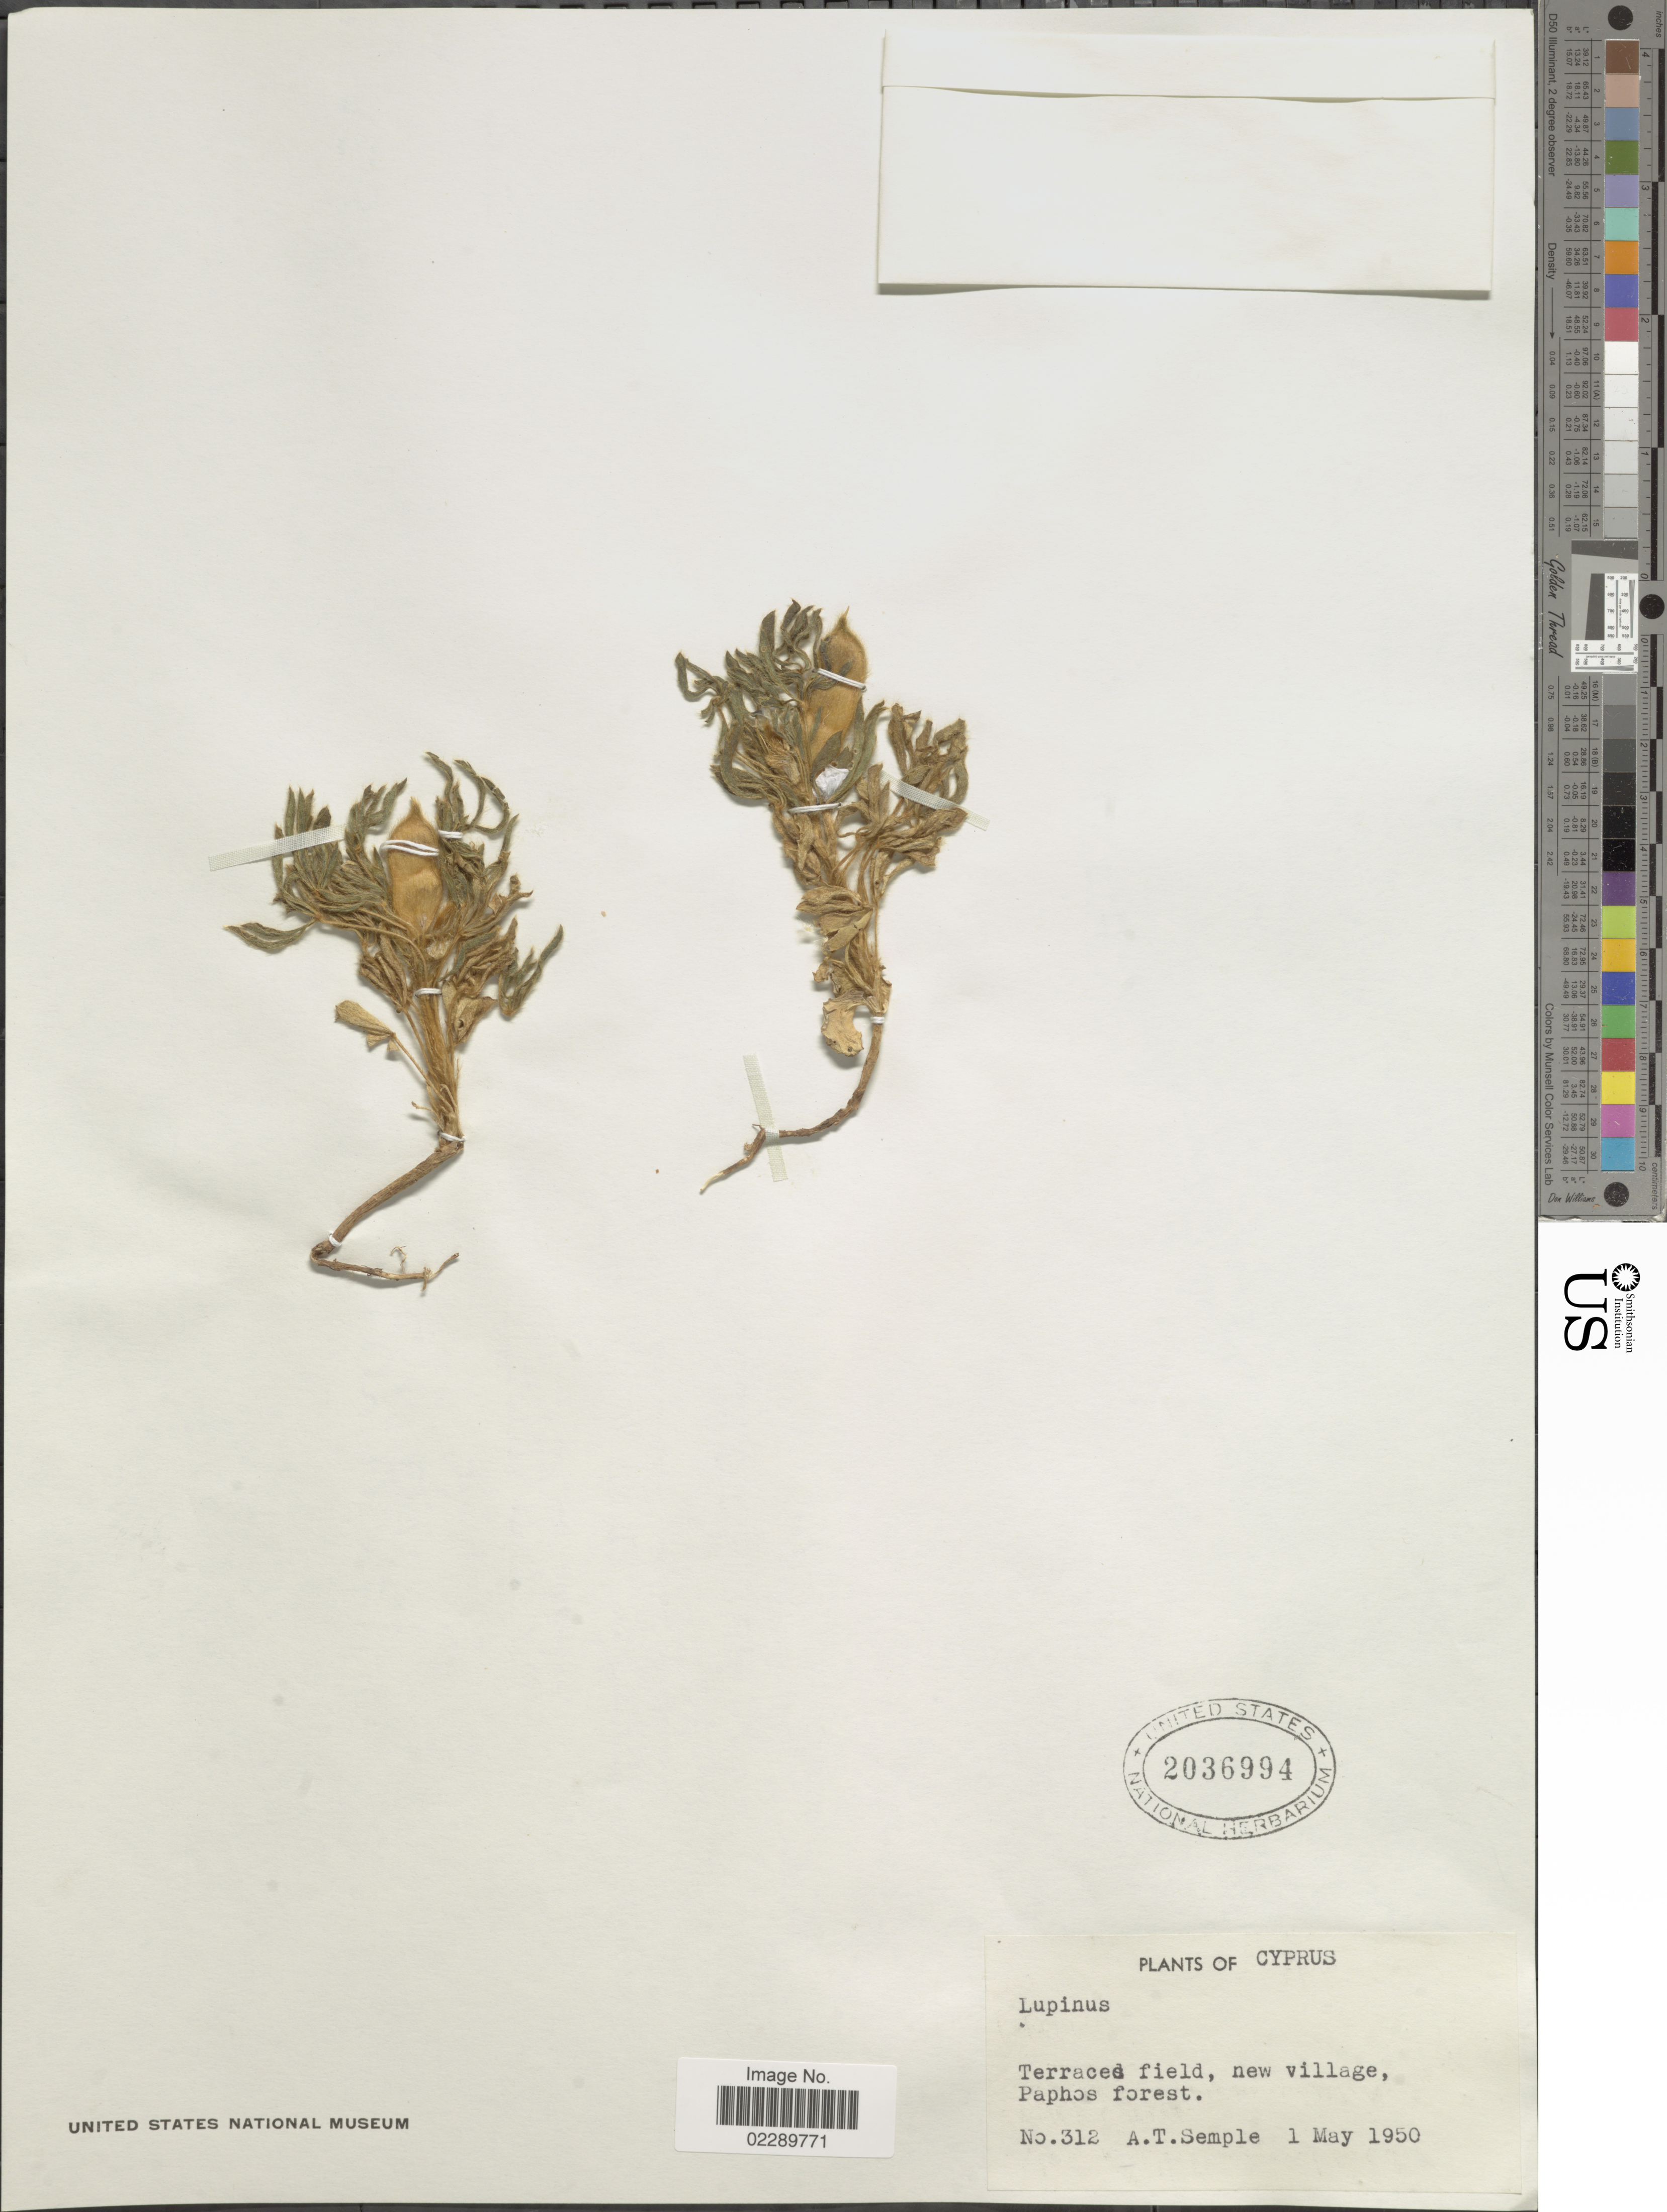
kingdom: Plantae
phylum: Tracheophyta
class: Magnoliopsida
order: Fabales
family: Fabaceae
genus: Lupinus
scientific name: Lupinus sp.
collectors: A. Semple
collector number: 312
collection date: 1950-05-01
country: Cyprus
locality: Cyprus. Terrace field, new village, Paphos forest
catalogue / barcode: US 2036994